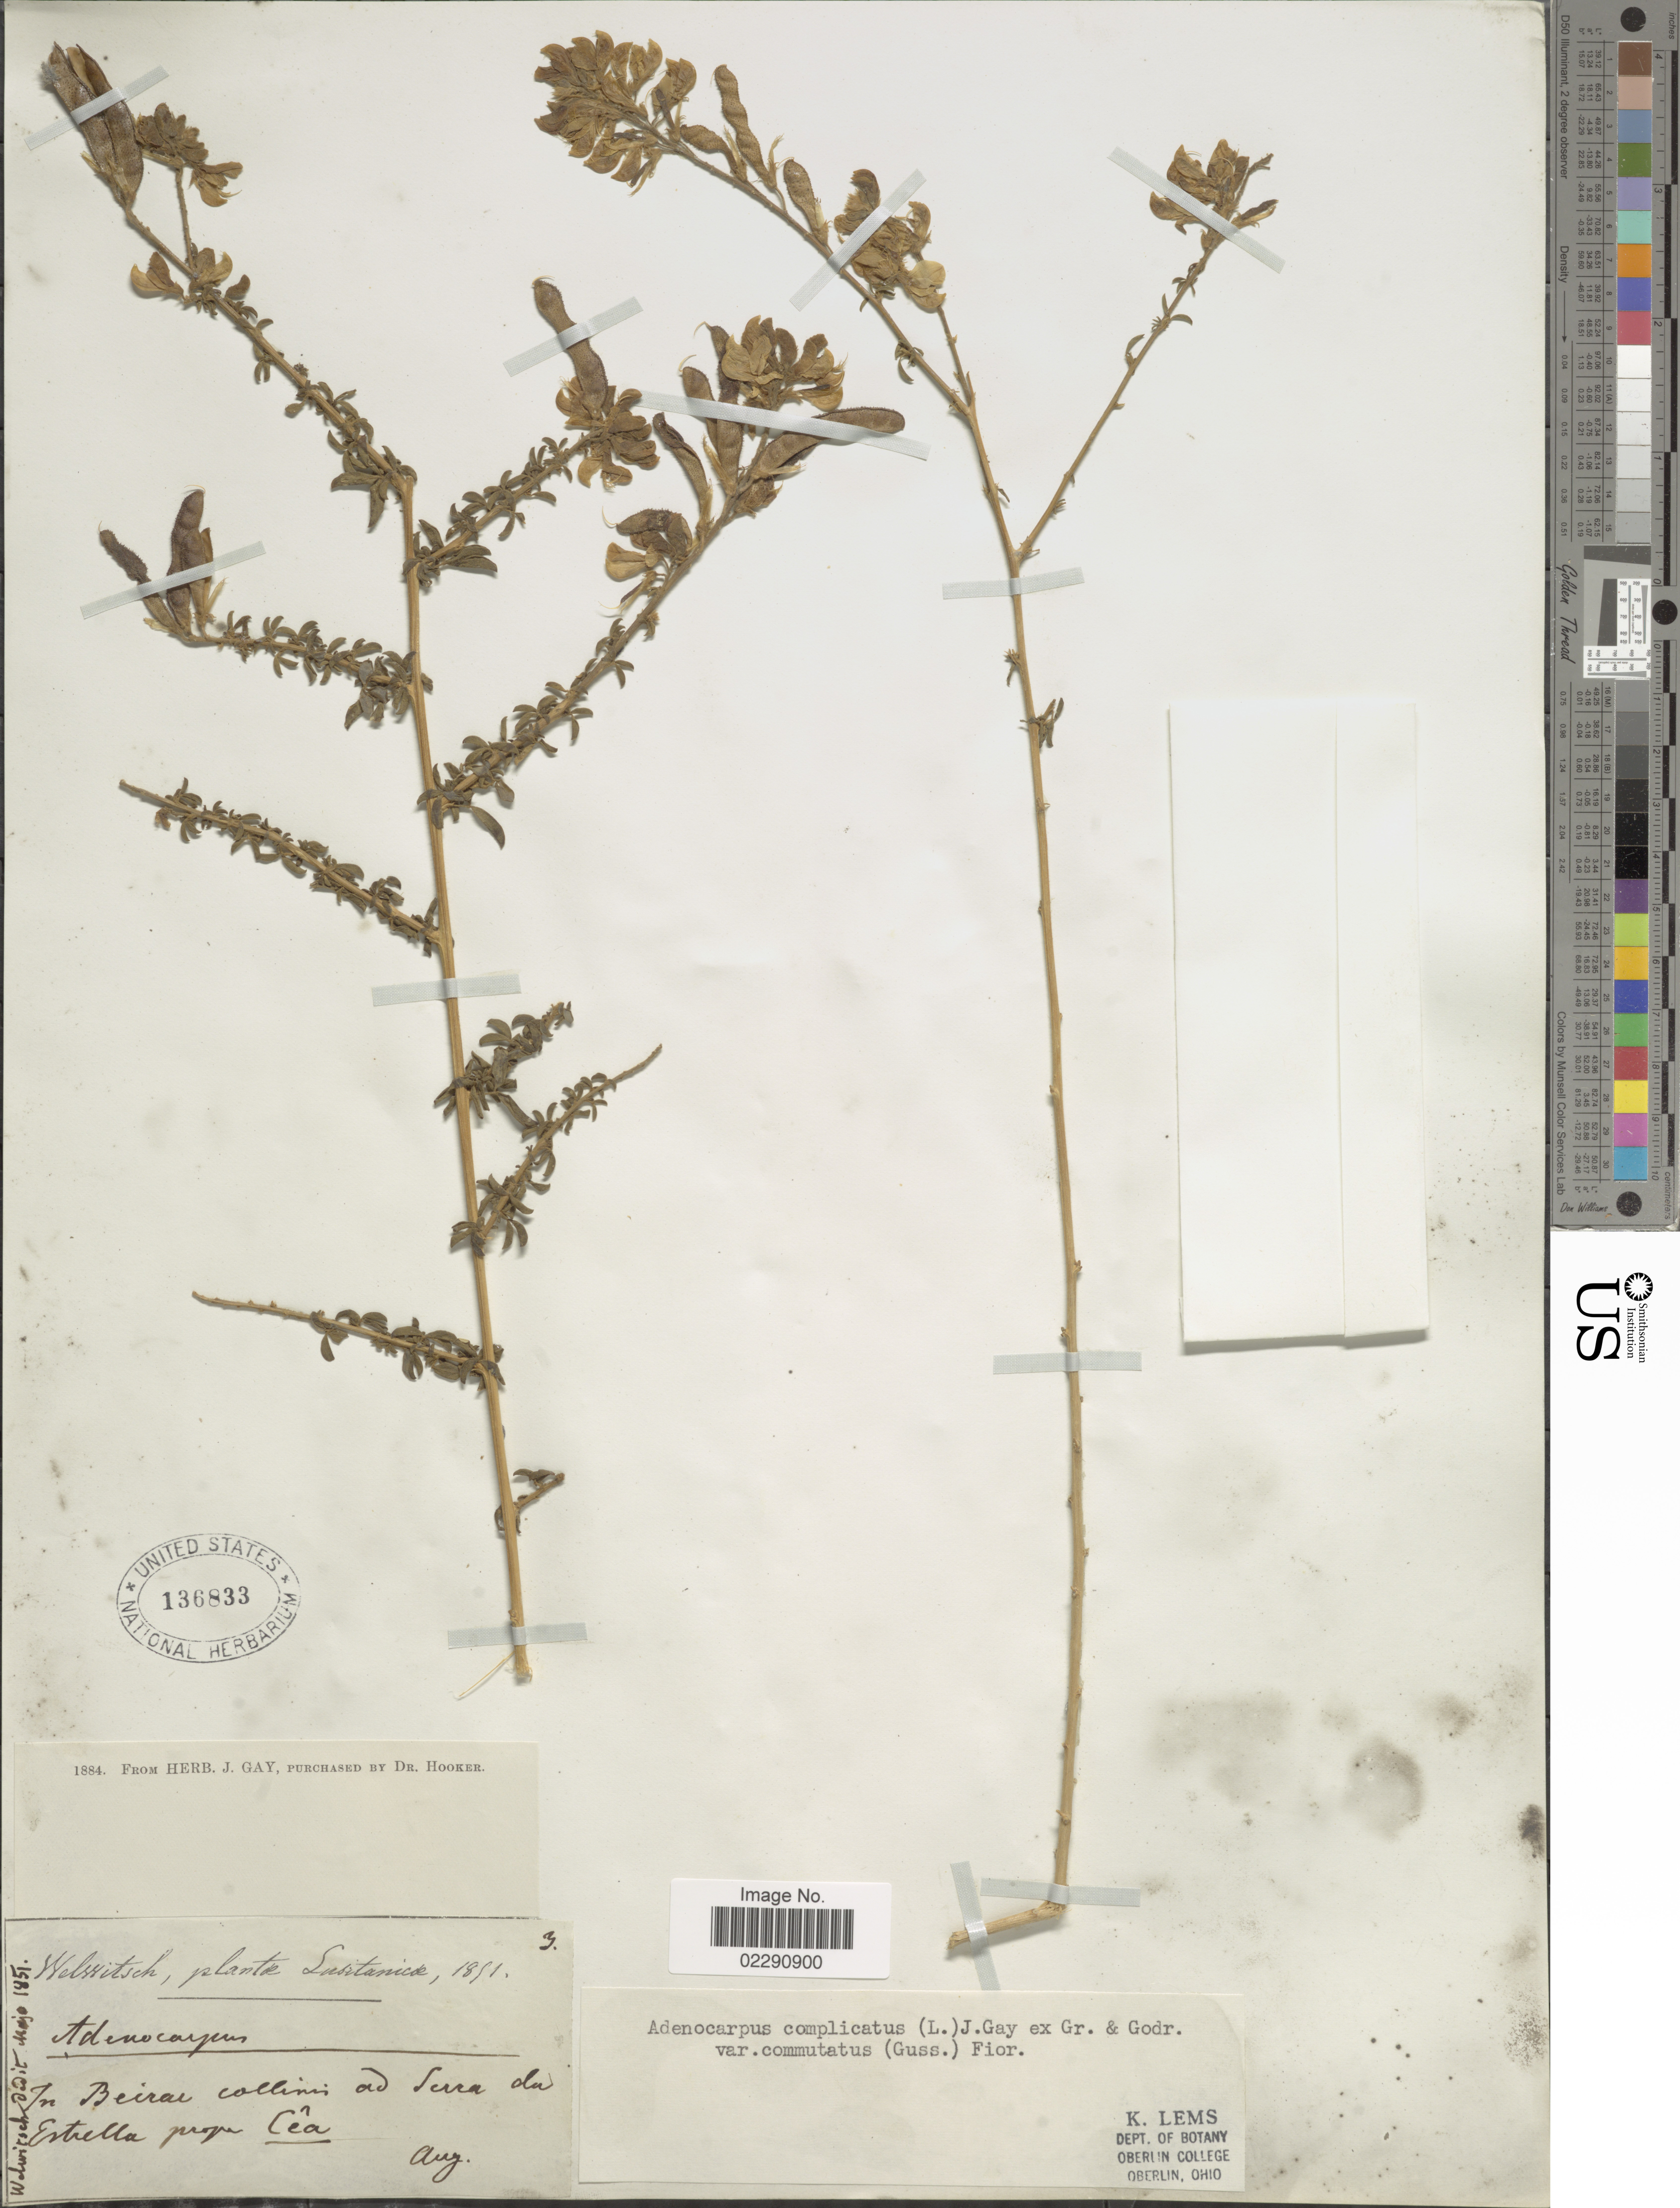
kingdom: Plantae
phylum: Tracheophyta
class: Magnoliopsida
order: Fabales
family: Fabaceae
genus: Adenocarpus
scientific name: Adenocarpus complicatus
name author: J. Gay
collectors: -. Welwitsch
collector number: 3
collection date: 1891-08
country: Portugal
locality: Lusitanicae, Beirae collini ad Serra du Estrella prope Cea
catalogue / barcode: US 136833